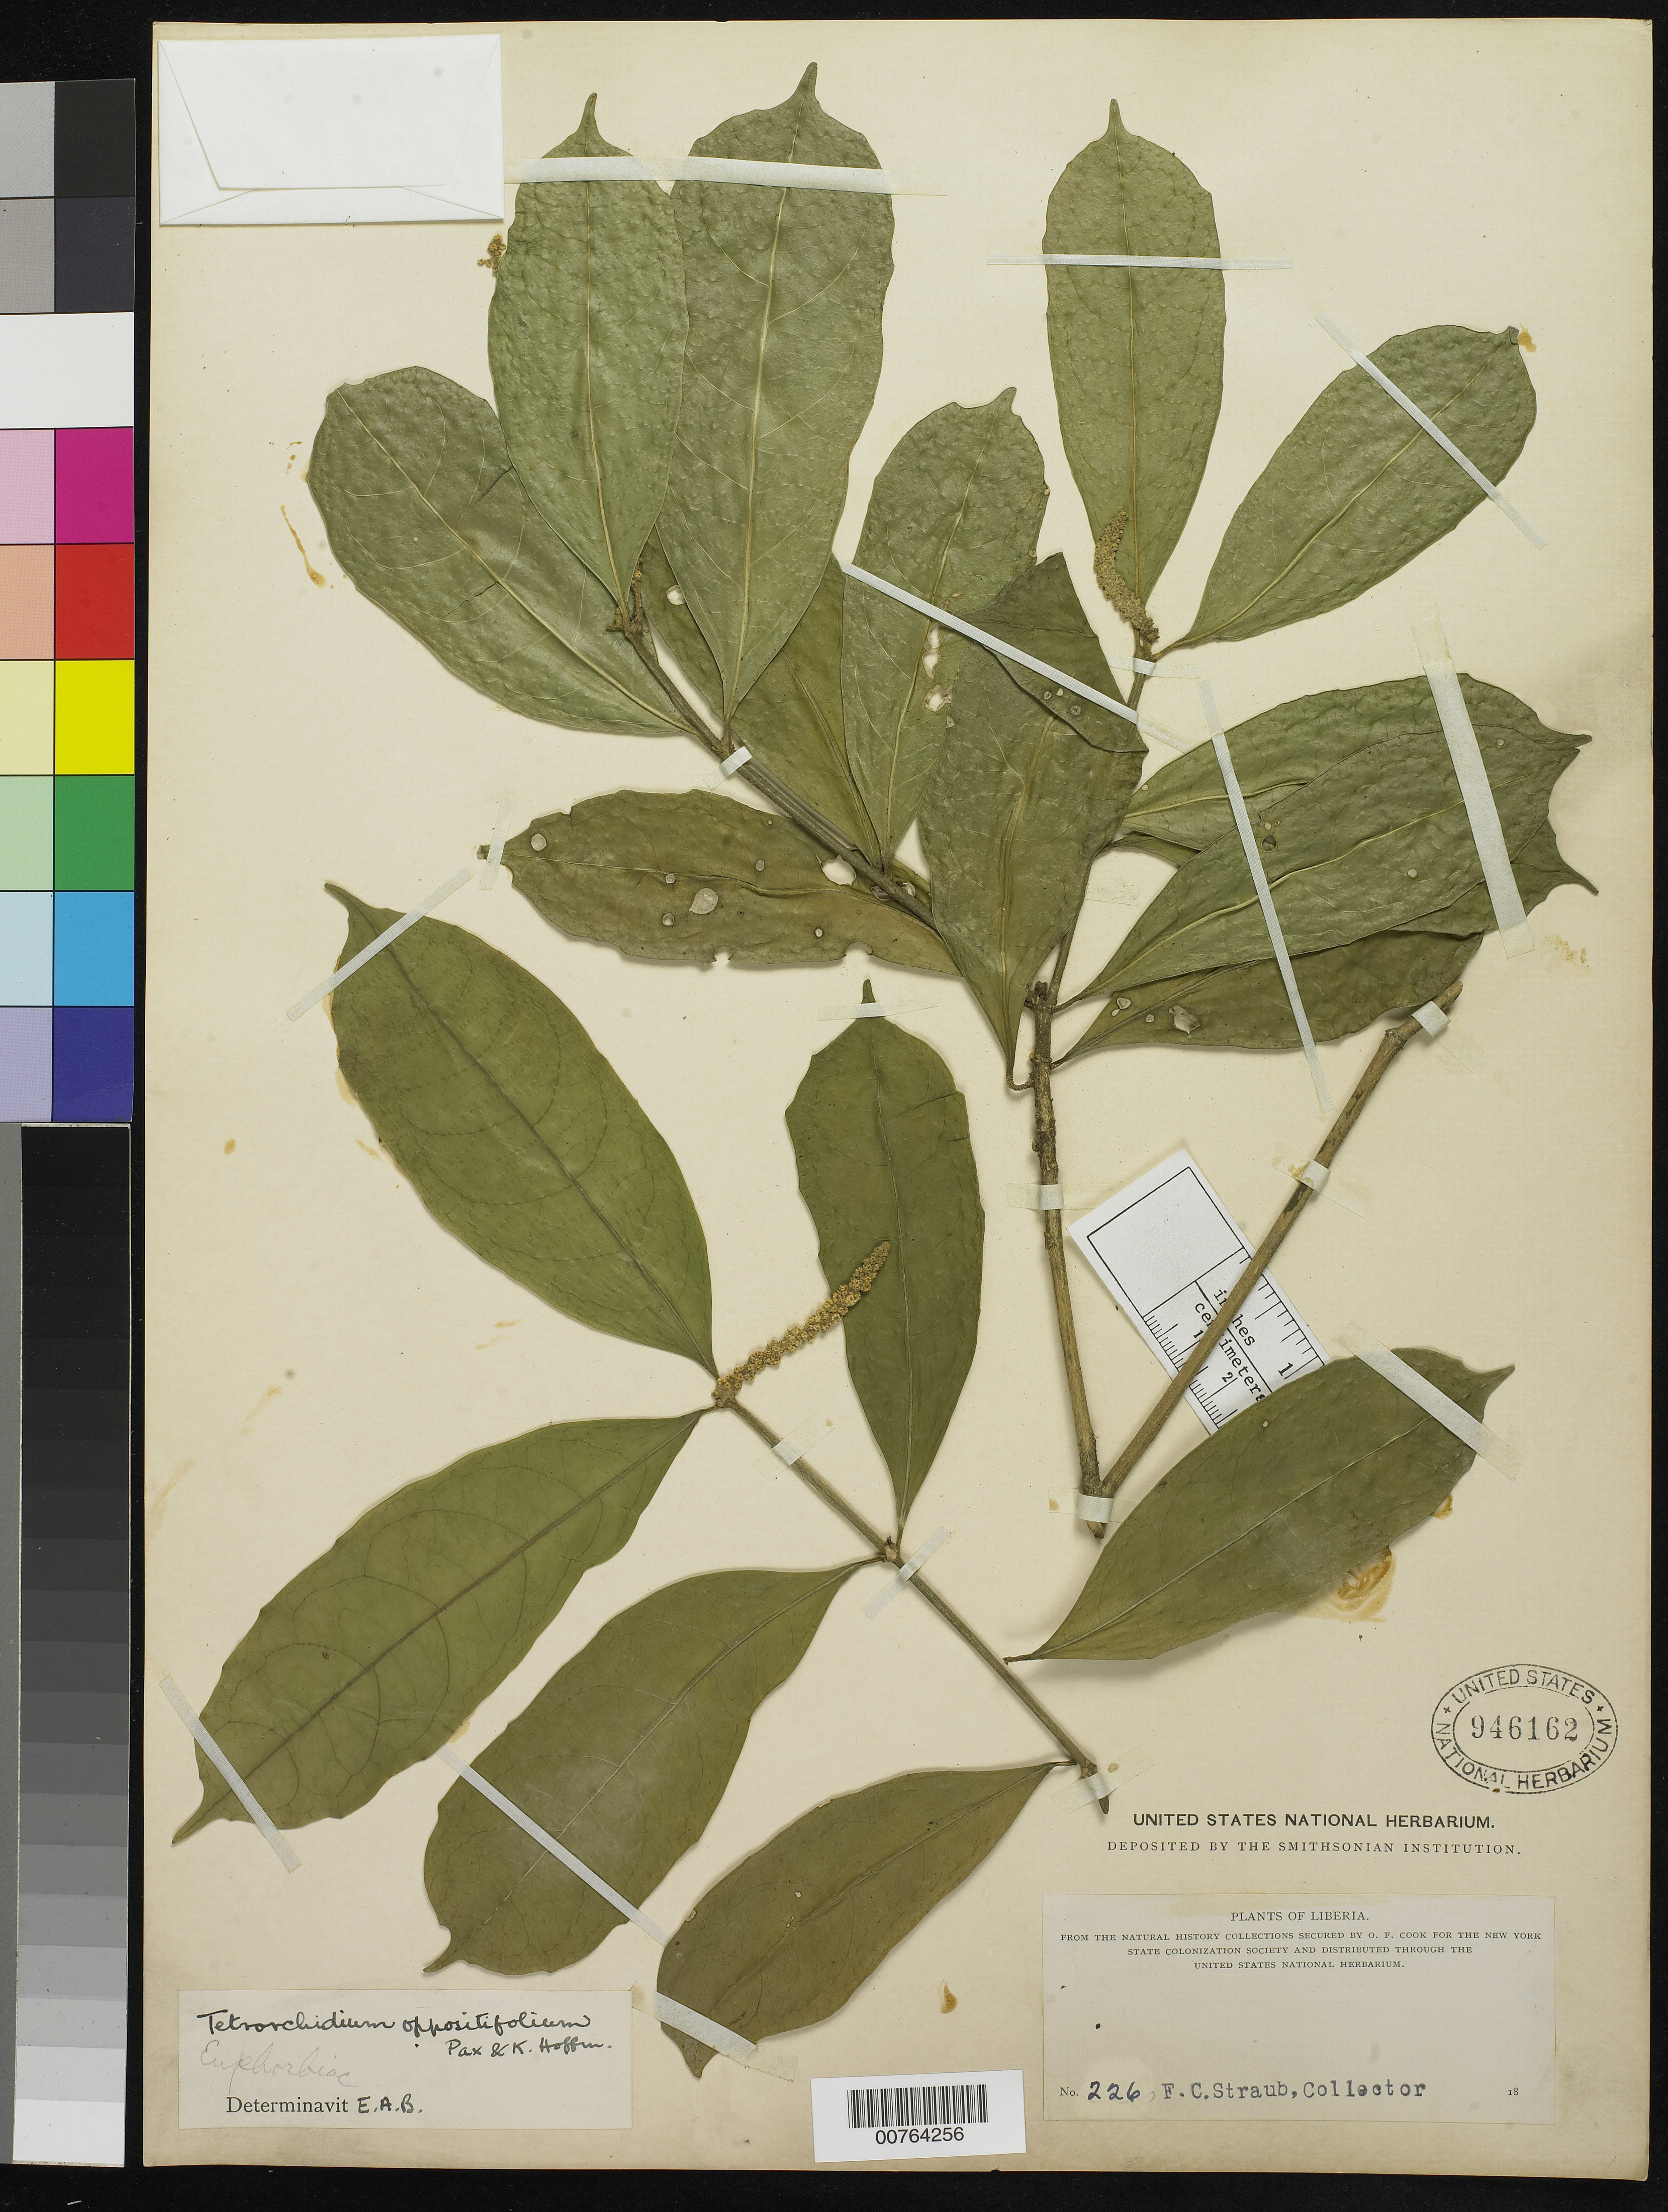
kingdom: Plantae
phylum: Tracheophyta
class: Magnoliopsida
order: Malpighiales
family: Euphorbiaceae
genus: Tetrorchidium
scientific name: Tetrorchidium oppositifolium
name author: Pax & K. Hoffm.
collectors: F. Straub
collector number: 226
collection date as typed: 18--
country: Liberia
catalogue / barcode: US 946162